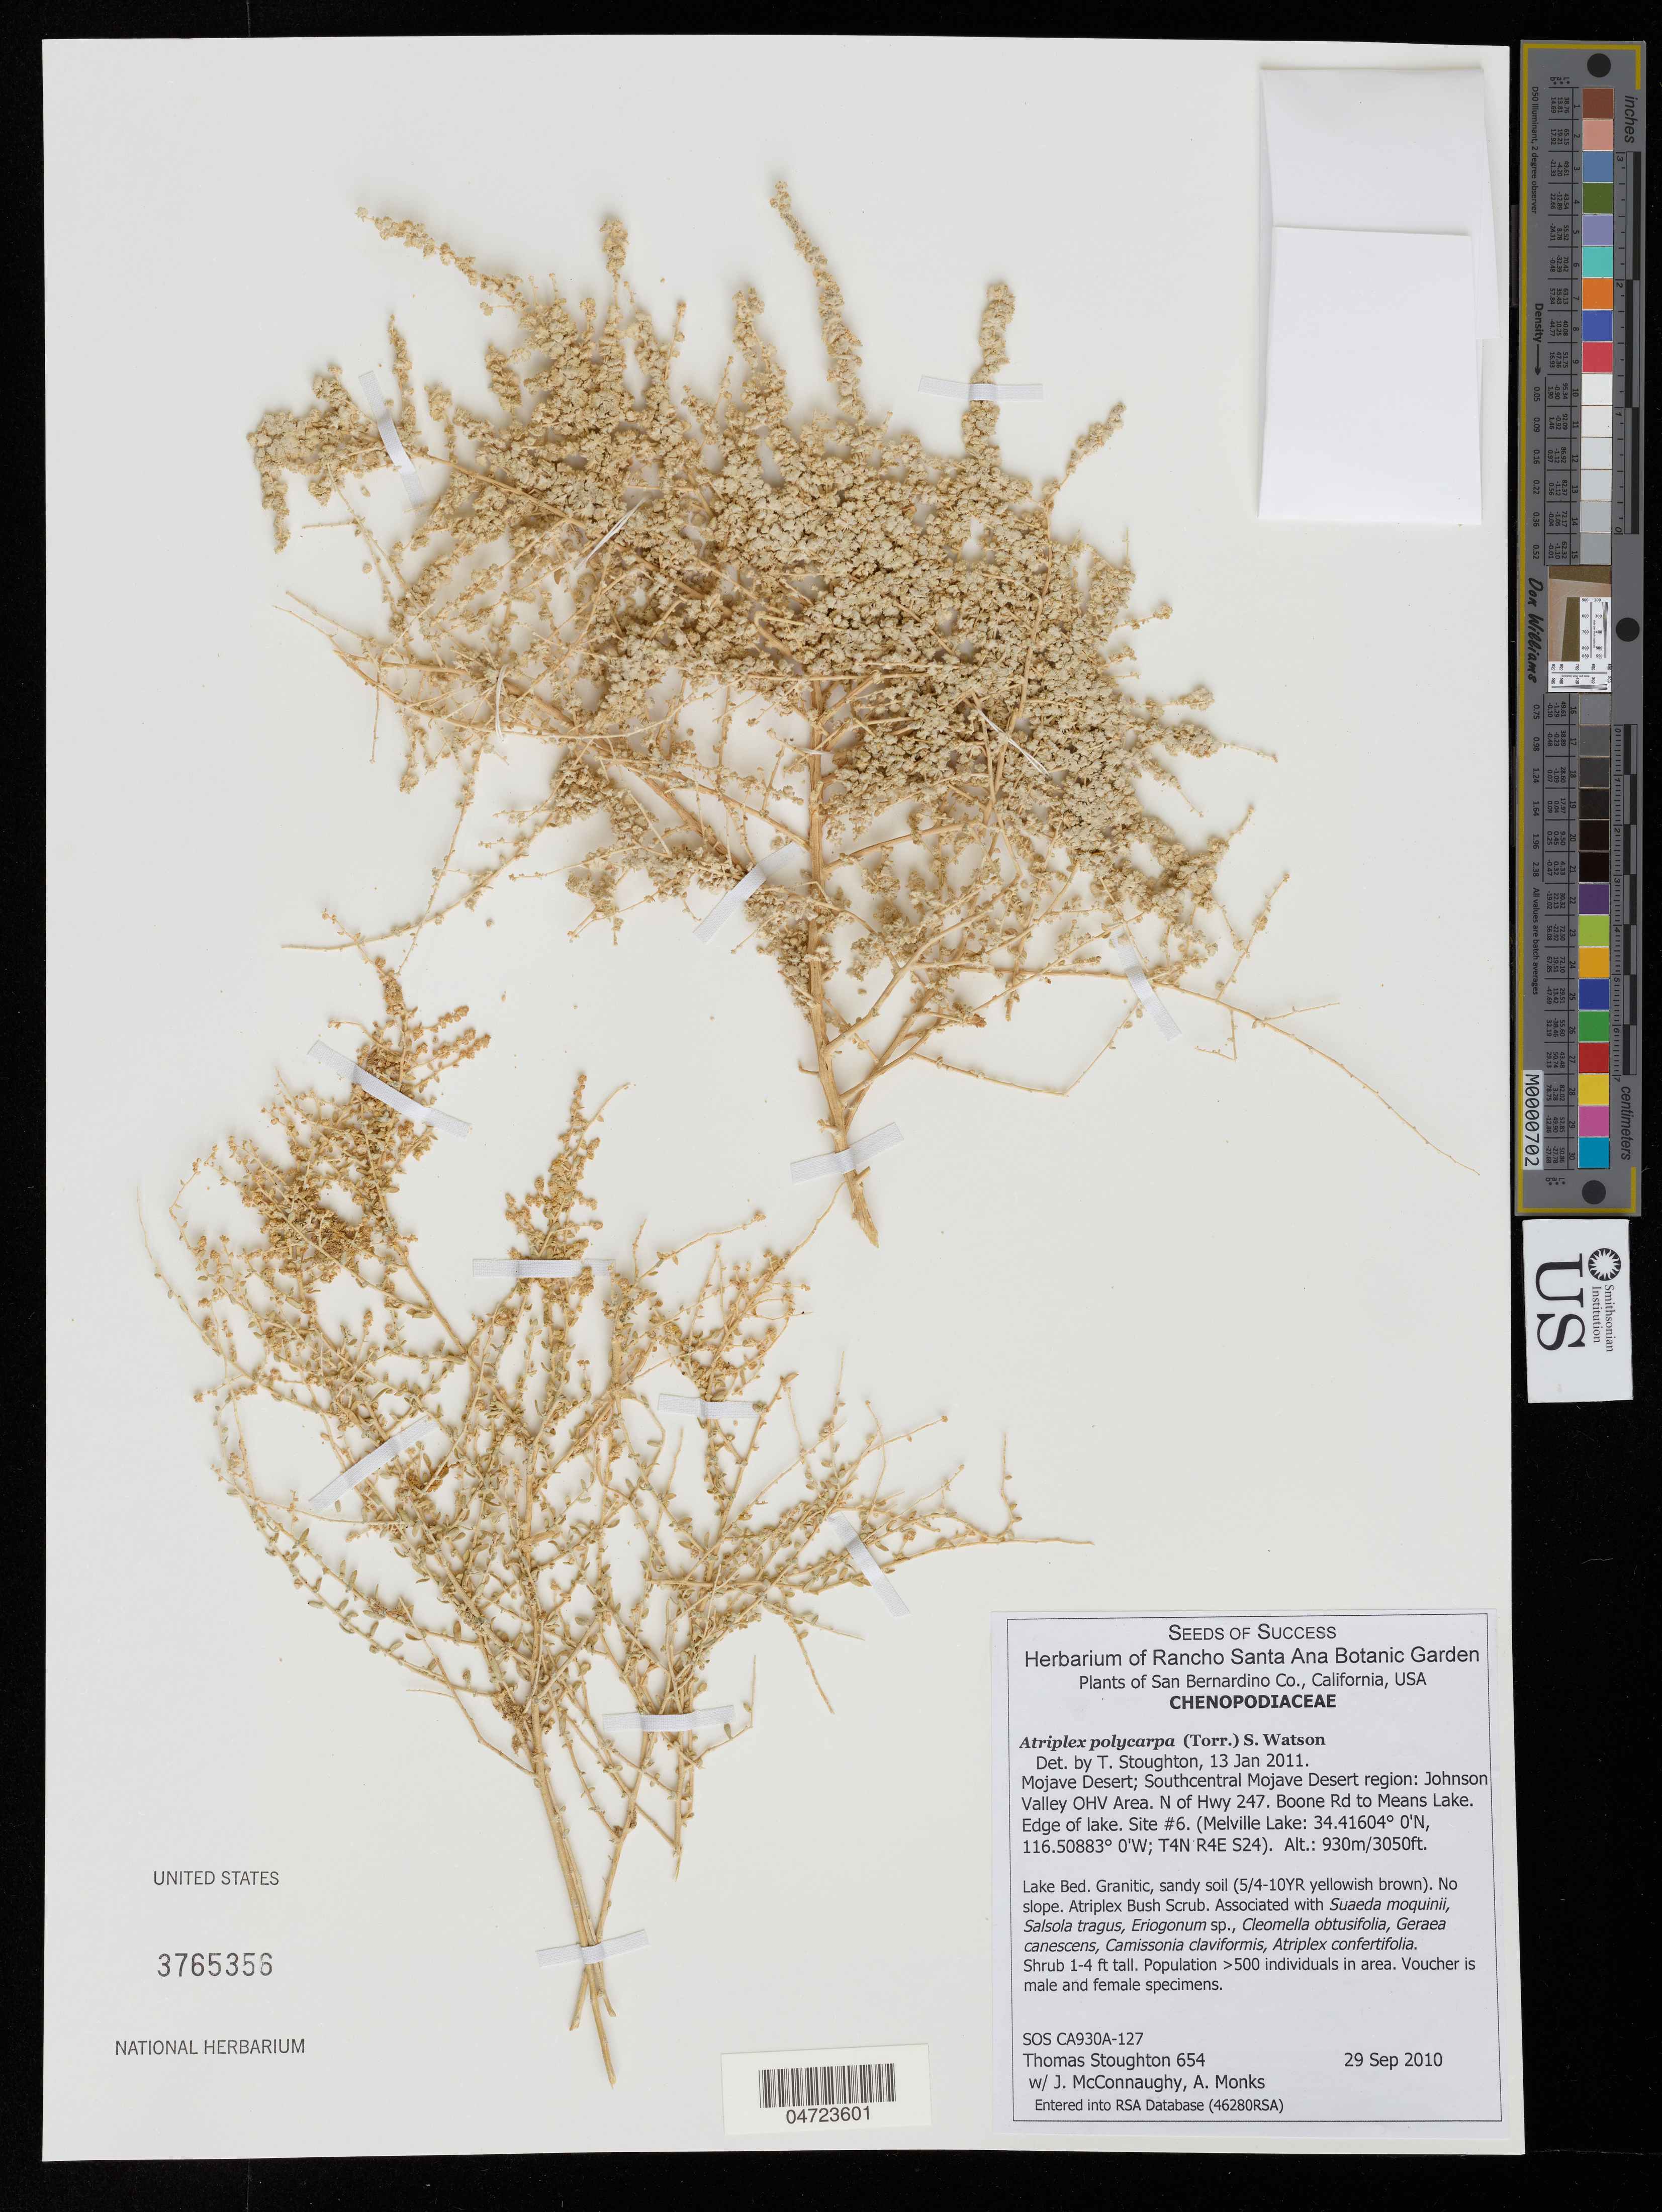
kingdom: Plantae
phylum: Tracheophyta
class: Magnoliopsida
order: Caryophyllales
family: Amaranthaceae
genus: Atriplex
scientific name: Atriplex polycarpa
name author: (Torr.) S. Watson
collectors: T. Stoughton, J. McConnaughy & A. Monks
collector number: SOS CA930A-127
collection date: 2010-09-29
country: United States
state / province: California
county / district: San Bernardino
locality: San Bernardino Co. Mojave Desert; Southcentral Mojave Desert region: Johnson Valley OHV Area. N of Hwy 247. Boone Rd to Means Lake. Edge of lake. Site #6. (Melville Lake: T4N R4E S24). Lake Bed.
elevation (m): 930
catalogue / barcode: US 3765356